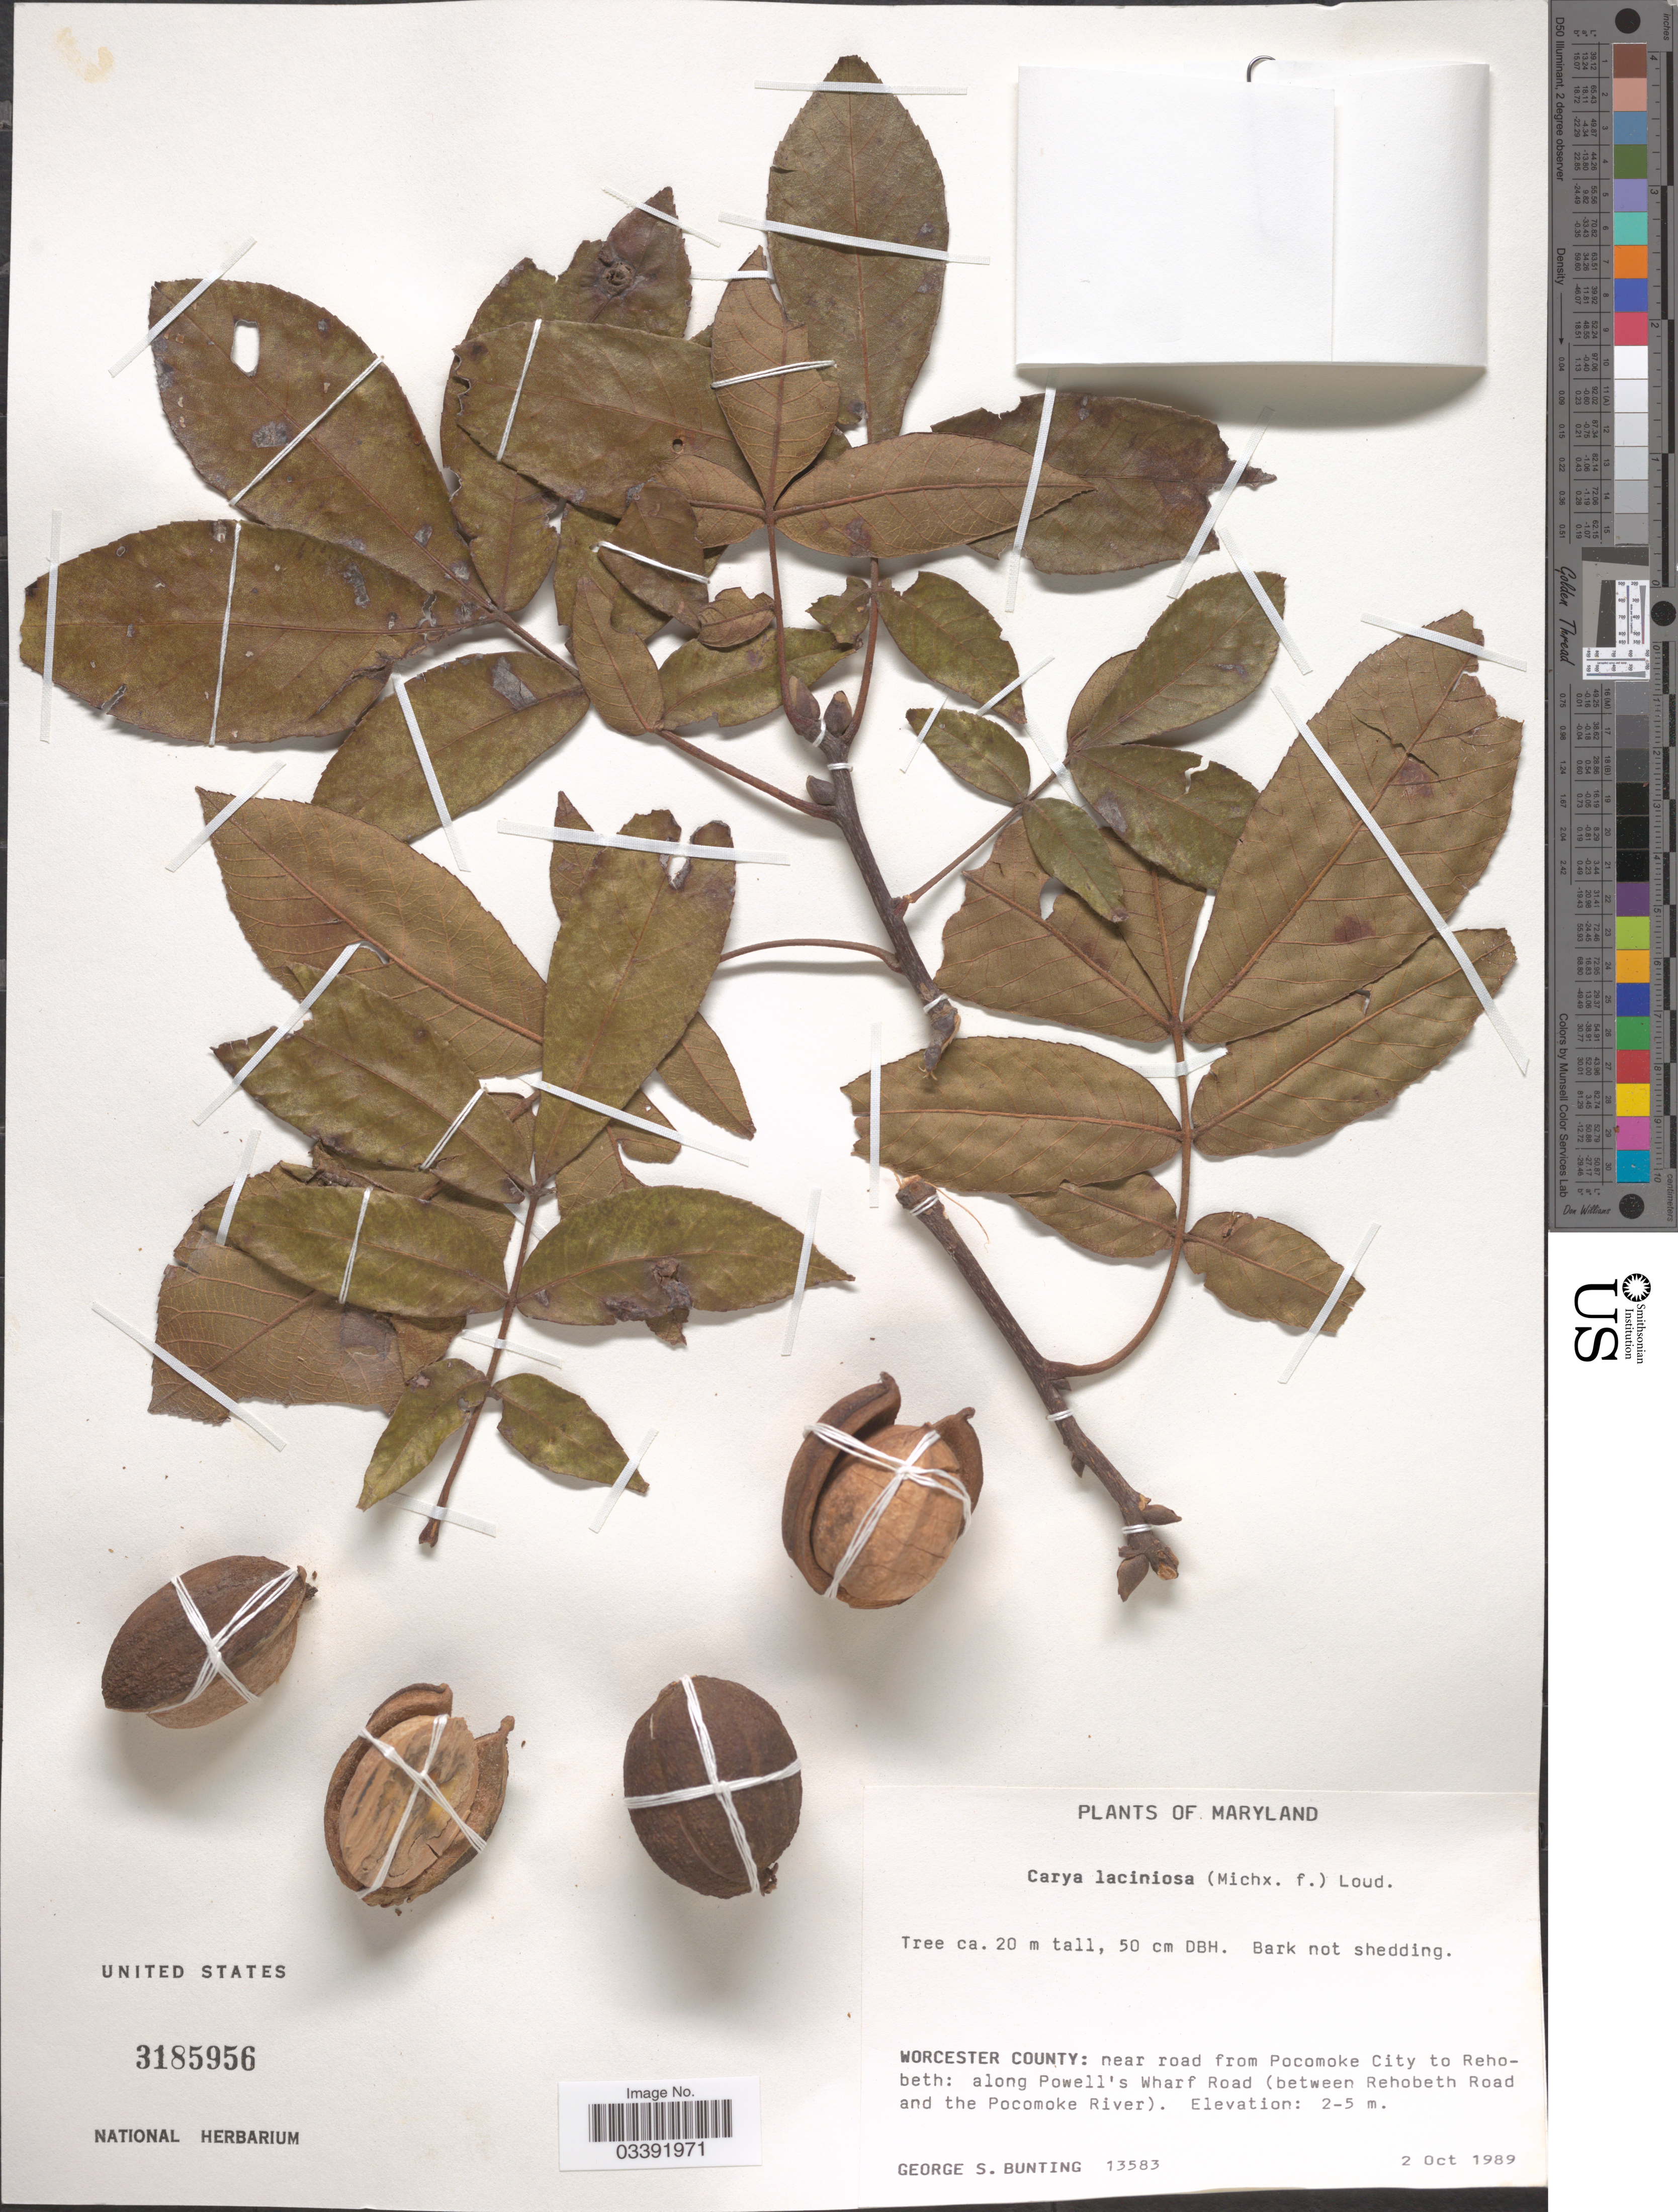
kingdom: Plantae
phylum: Tracheophyta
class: Magnoliopsida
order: Fagales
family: Juglandaceae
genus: Carya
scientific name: Carya laciniosa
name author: (F. Michx.) G. Don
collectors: G. S. Bunting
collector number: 13583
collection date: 1989-10-02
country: United States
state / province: Maryland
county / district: Worcester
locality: Worcester County: near road from Pocomoke City to Rehobeth: along Powell's Wharf Road (between Rehobeth Road and the Pocomoke River).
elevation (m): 2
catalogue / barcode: US 3185956